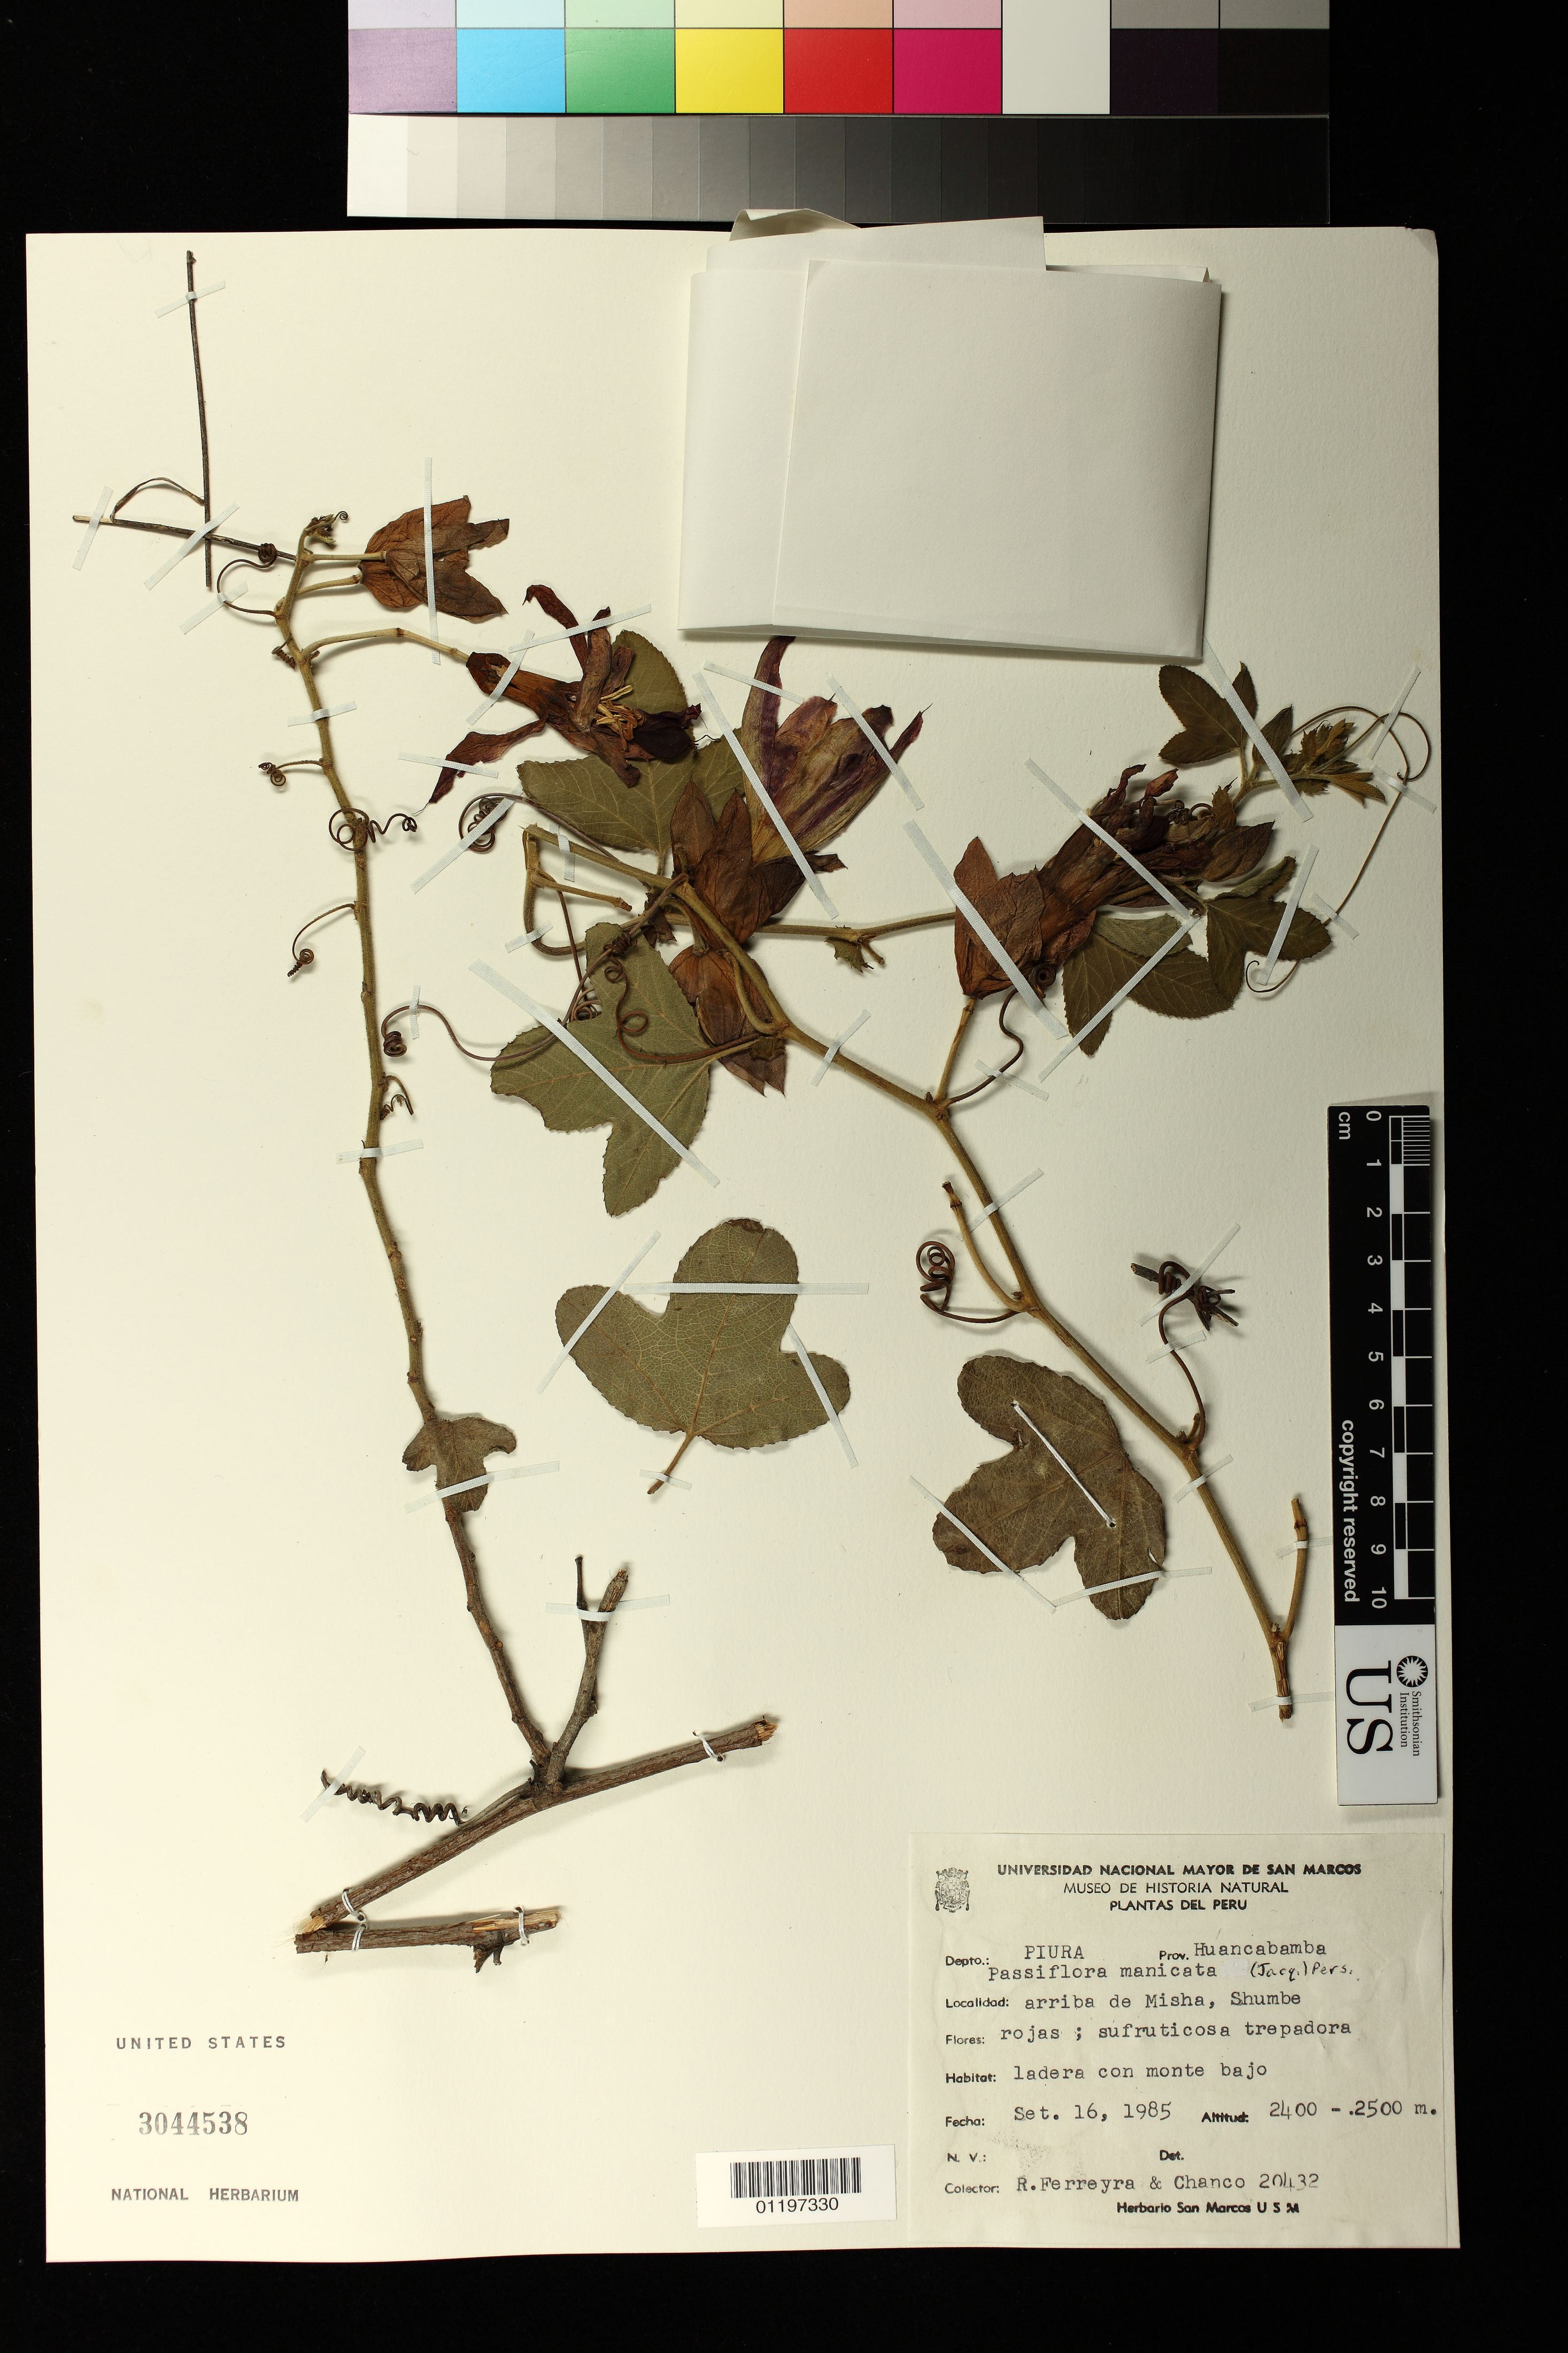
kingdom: Plantae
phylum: Tracheophyta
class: Magnoliopsida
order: Malpighiales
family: Passifloraceae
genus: Passiflora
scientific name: Passiflora manicata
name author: (Juss.) Pers.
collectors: R. A. Ferreyra & M. Chanco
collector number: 20432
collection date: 1985-09-16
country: Peru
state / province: Piura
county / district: Huancabamba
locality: Arriba de Misha, Shumbe.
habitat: Ladera con monte bajo.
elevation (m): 2400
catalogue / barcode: US 3044538